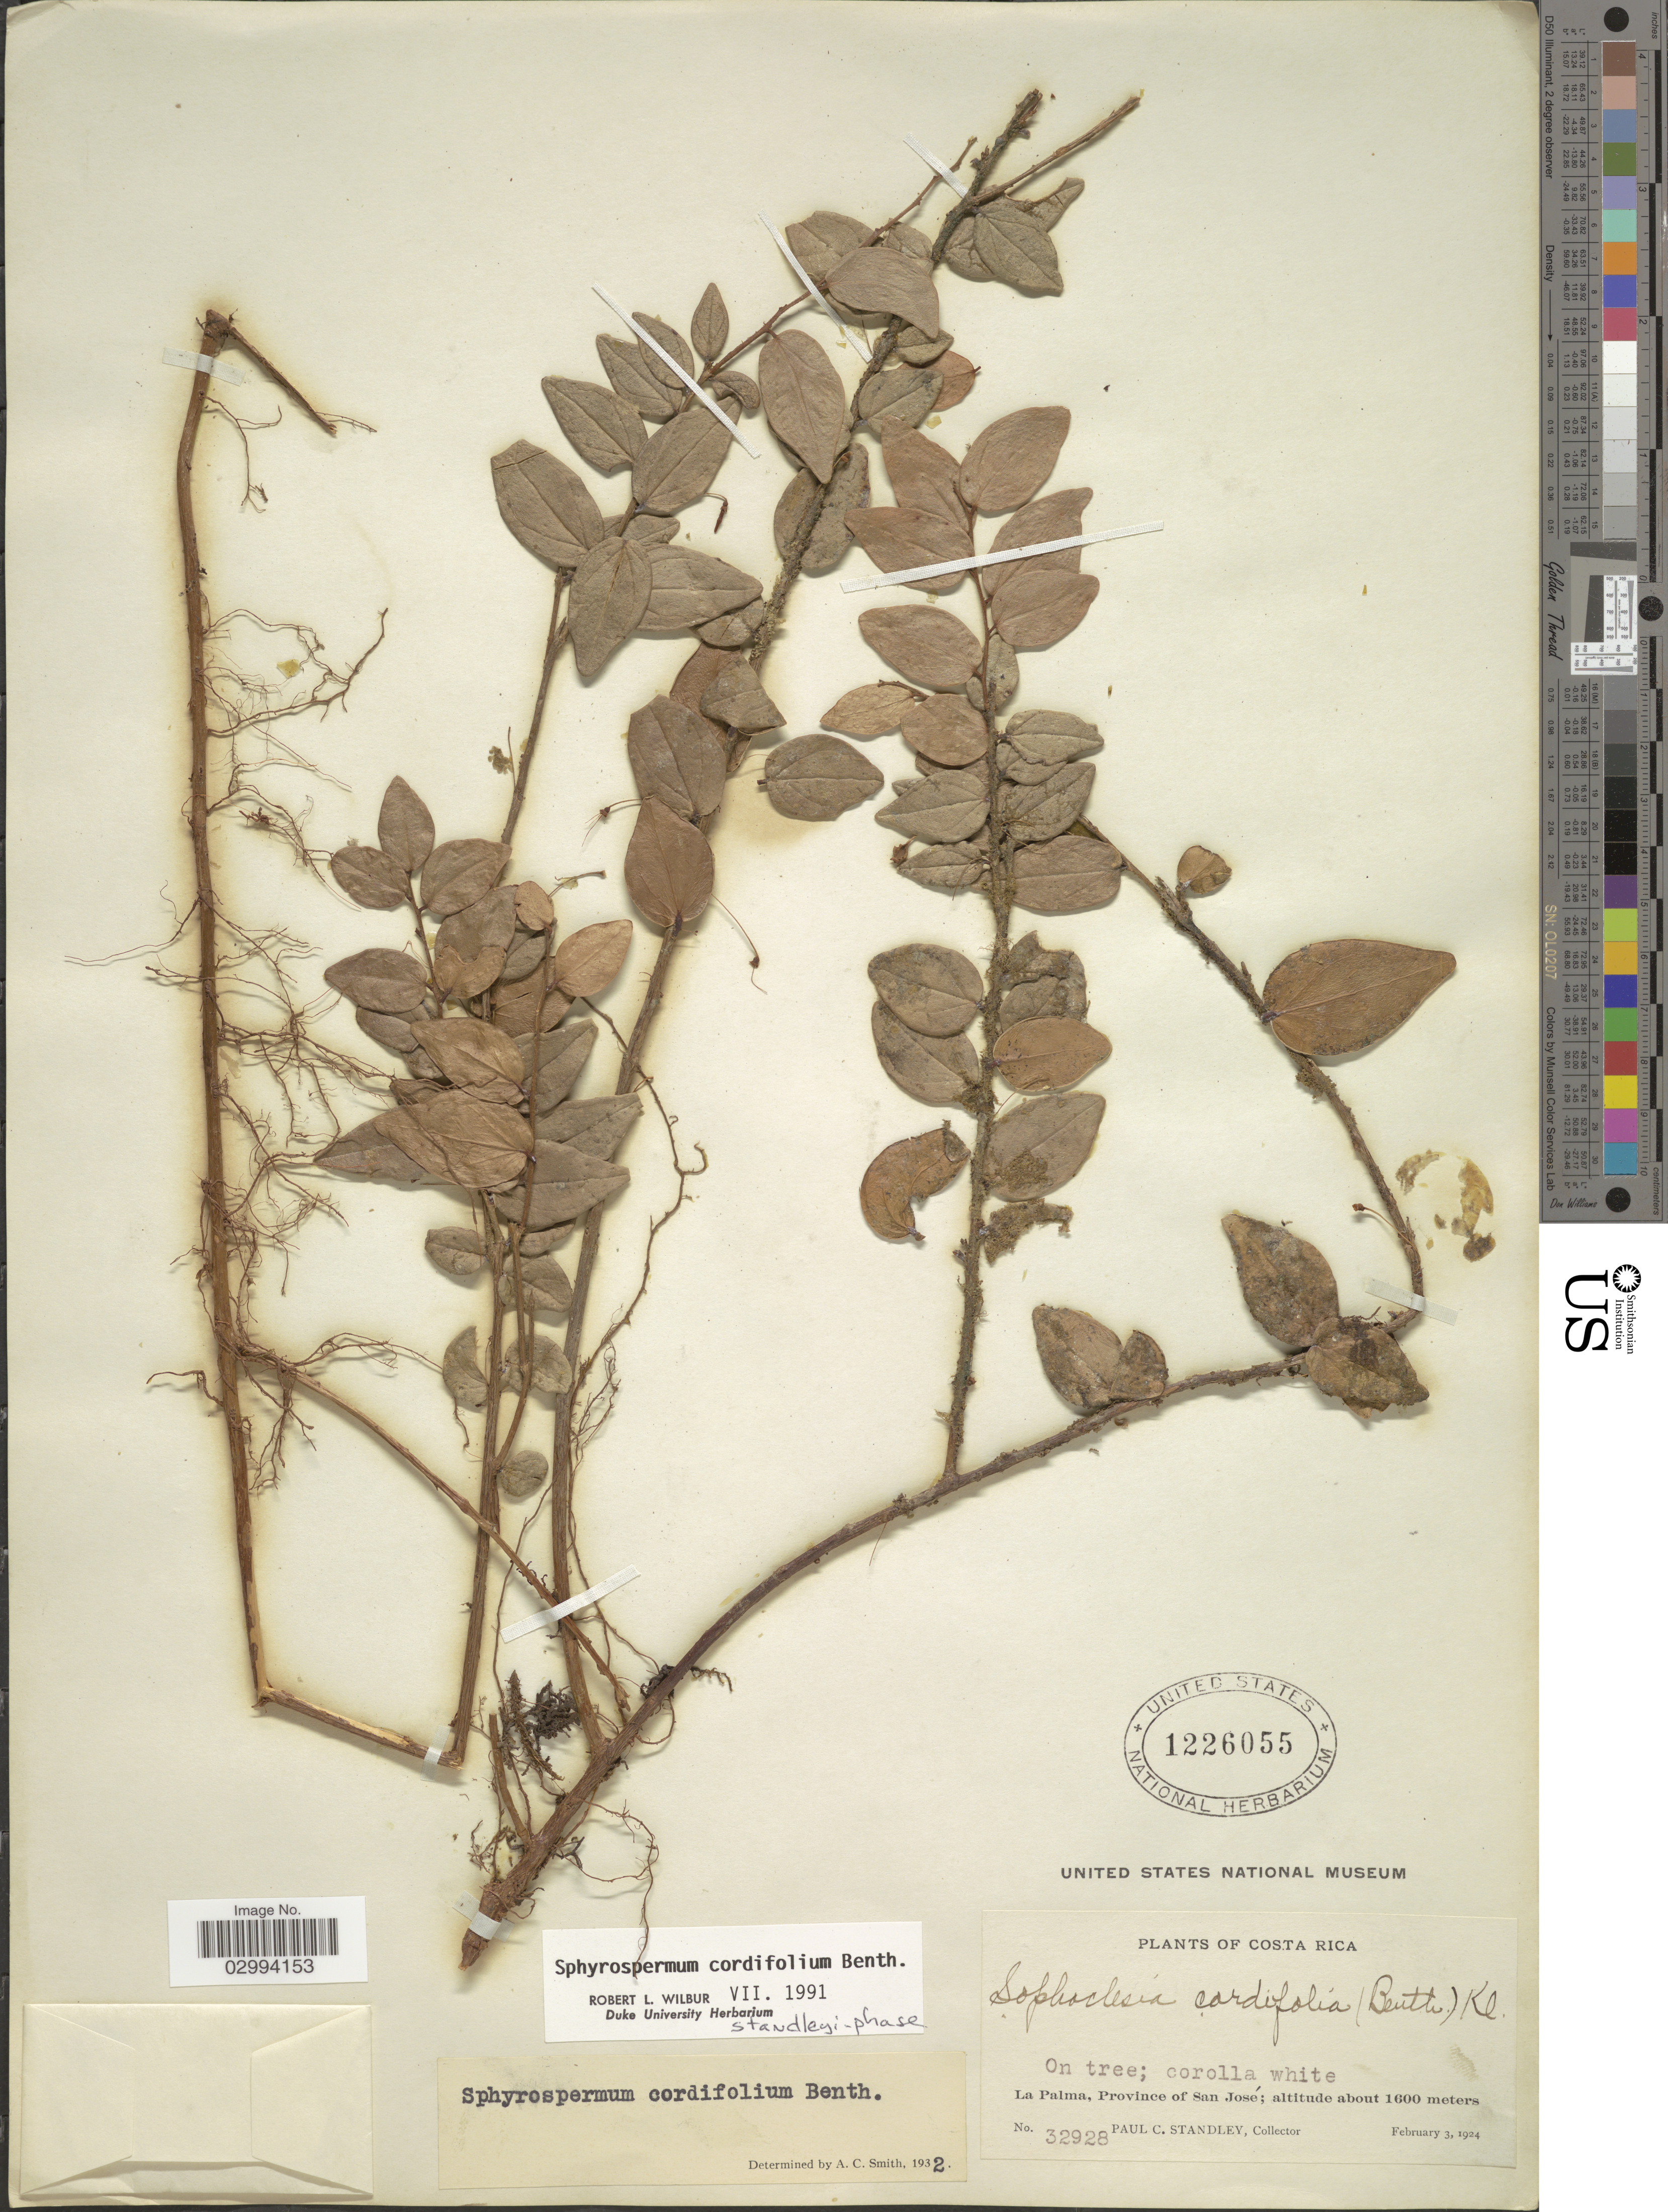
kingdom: Plantae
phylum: Tracheophyta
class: Magnoliopsida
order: Ericales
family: Ericaceae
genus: Sphyrospermum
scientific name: Sphyrospermum cordifolium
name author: Benth.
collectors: P. C. Standley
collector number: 32928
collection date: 1924-02-03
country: Costa Rica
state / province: San José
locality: La Palma.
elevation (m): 1600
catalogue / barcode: US 1226055